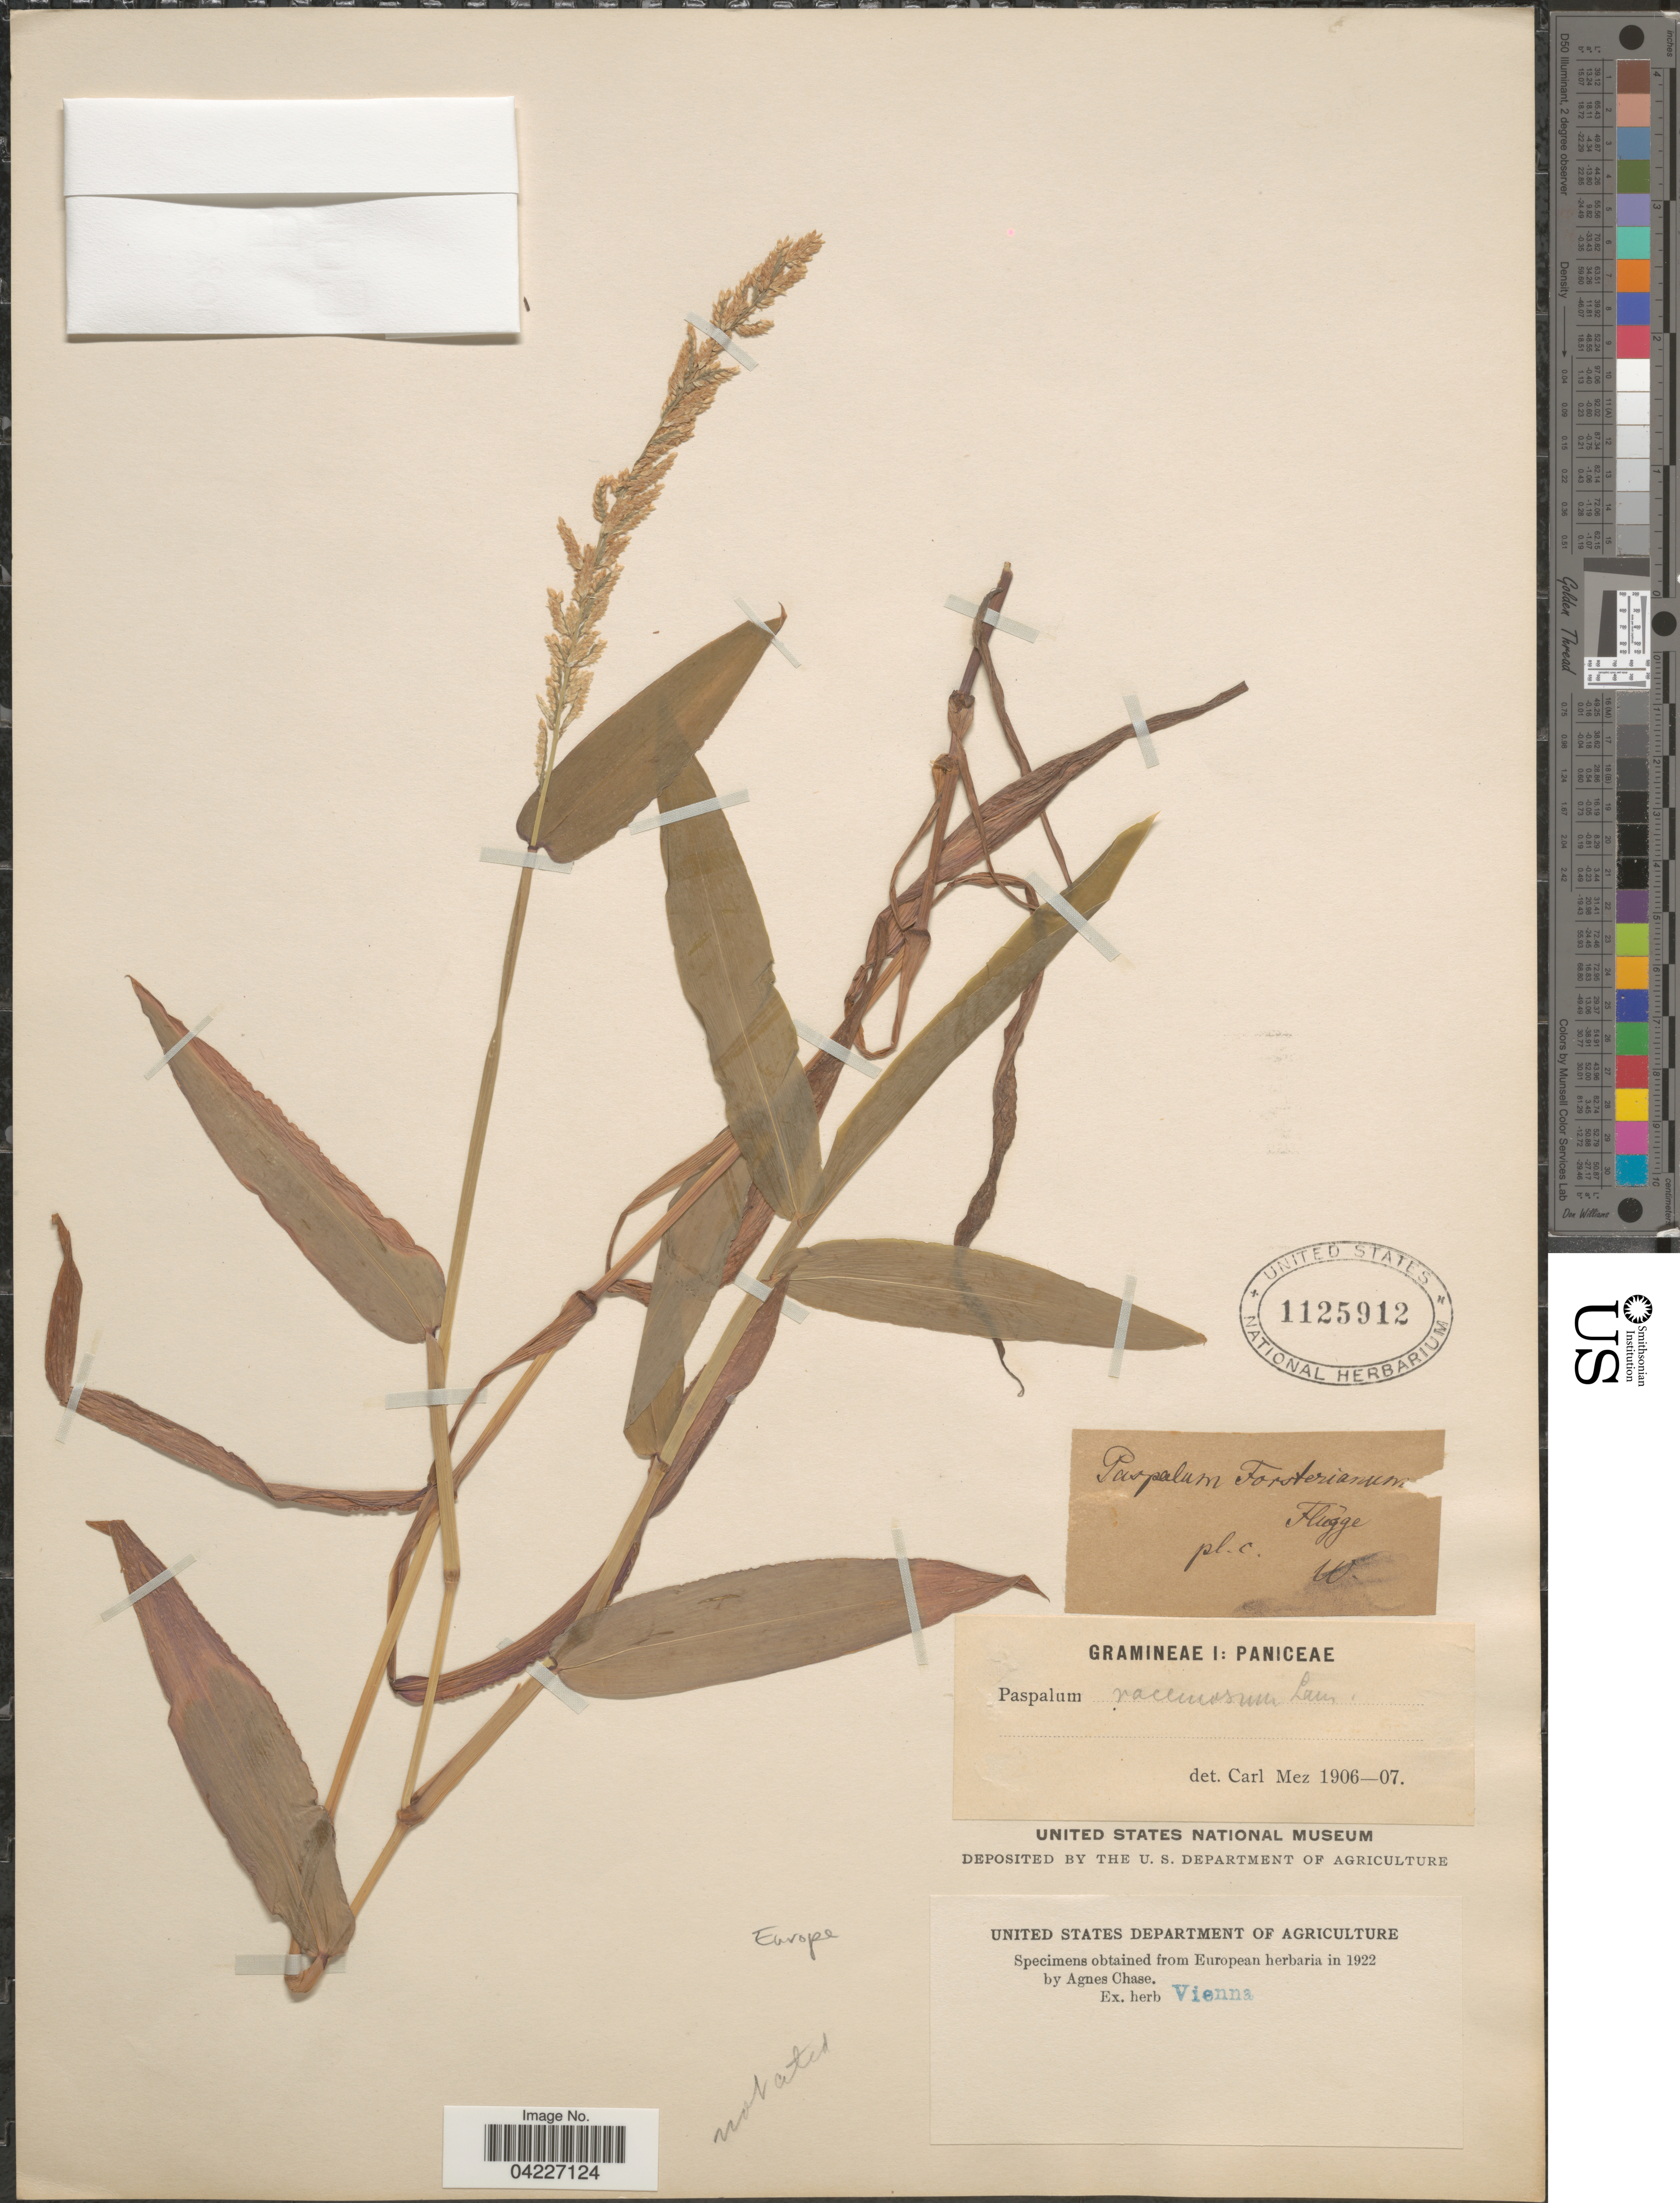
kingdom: Plantae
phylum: Tracheophyta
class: Liliopsida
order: Poales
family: Poaceae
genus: Paspalum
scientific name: Paspalum racemosum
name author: Lam.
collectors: W.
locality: Flugge [unsure placement]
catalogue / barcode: US 1125912